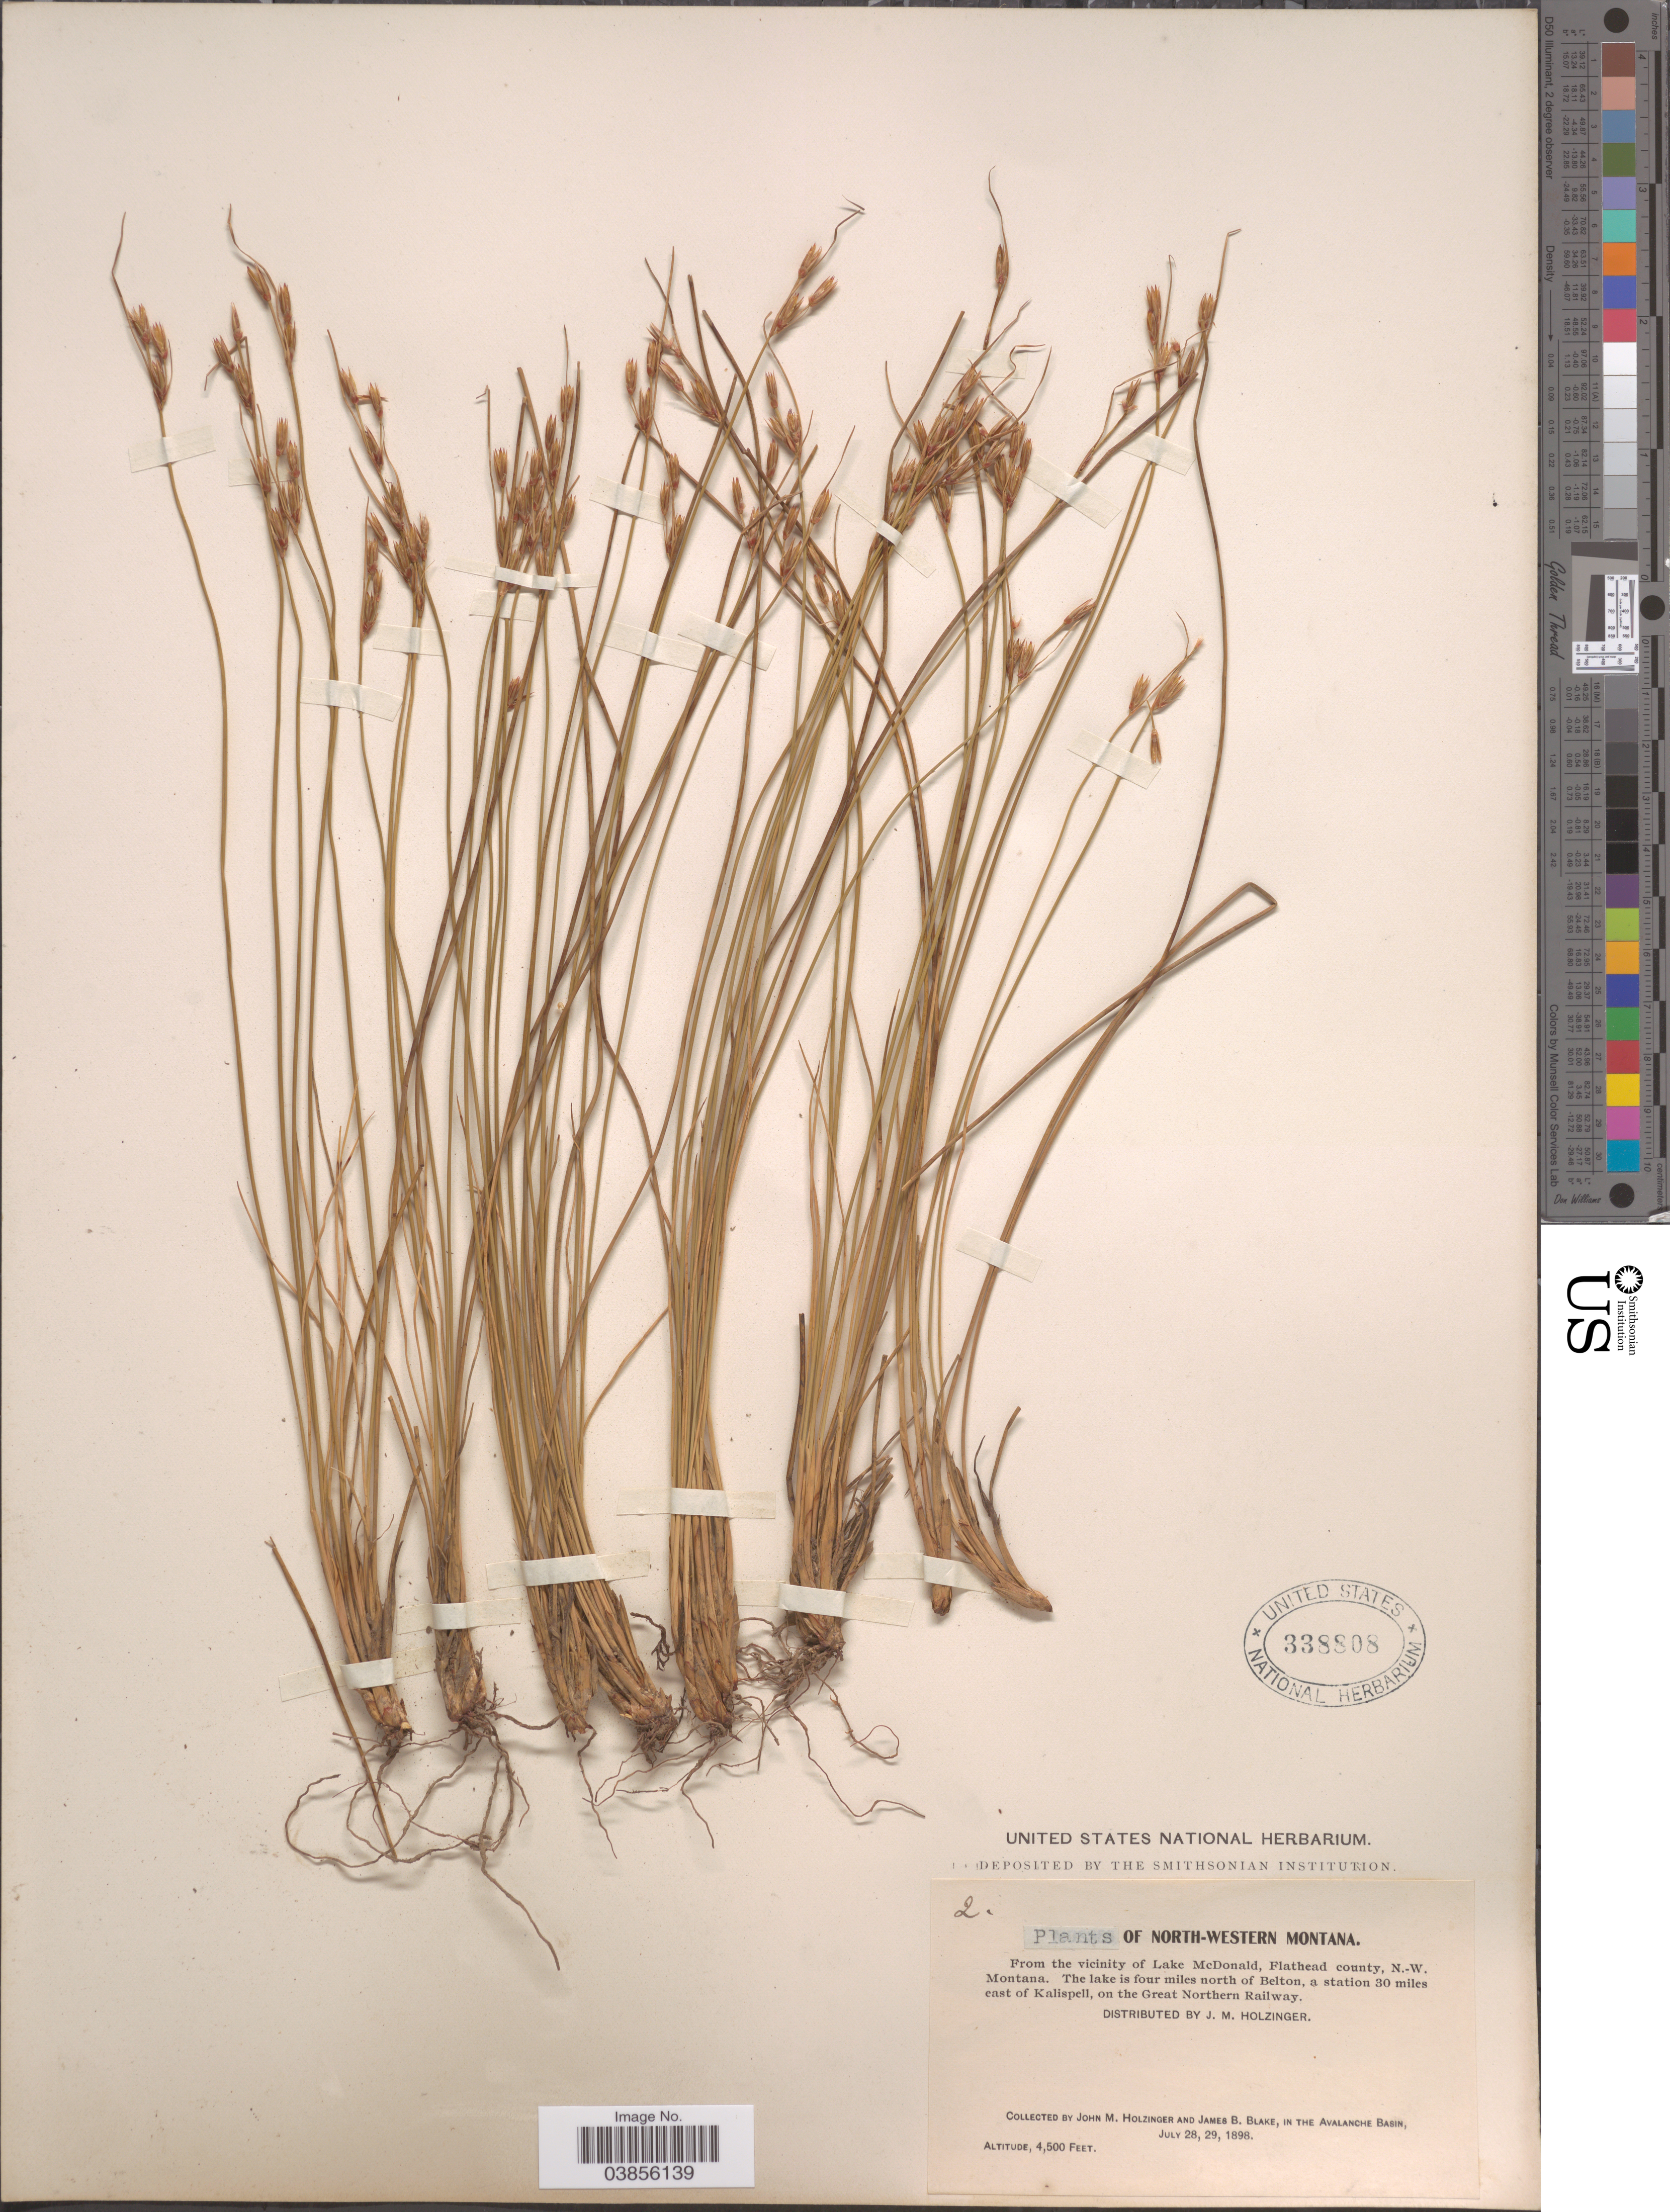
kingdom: Plantae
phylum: Tracheophyta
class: Liliopsida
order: Poales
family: Juncaceae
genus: Juncus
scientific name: Juncus parryi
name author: Engelm.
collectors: J. M. Holzinger & J. B. Blake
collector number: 2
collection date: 1898-07-28/1898-07-29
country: United States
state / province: Montana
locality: North-western Montana. From the vicinity of Lake McDonald, Flathead county, N.-W. The lake is four miles north of Belton, a station 30 miles east of Kalispell, on the Great Northern Railway. In the Avalanche Basin.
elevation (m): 1372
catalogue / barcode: US 338808